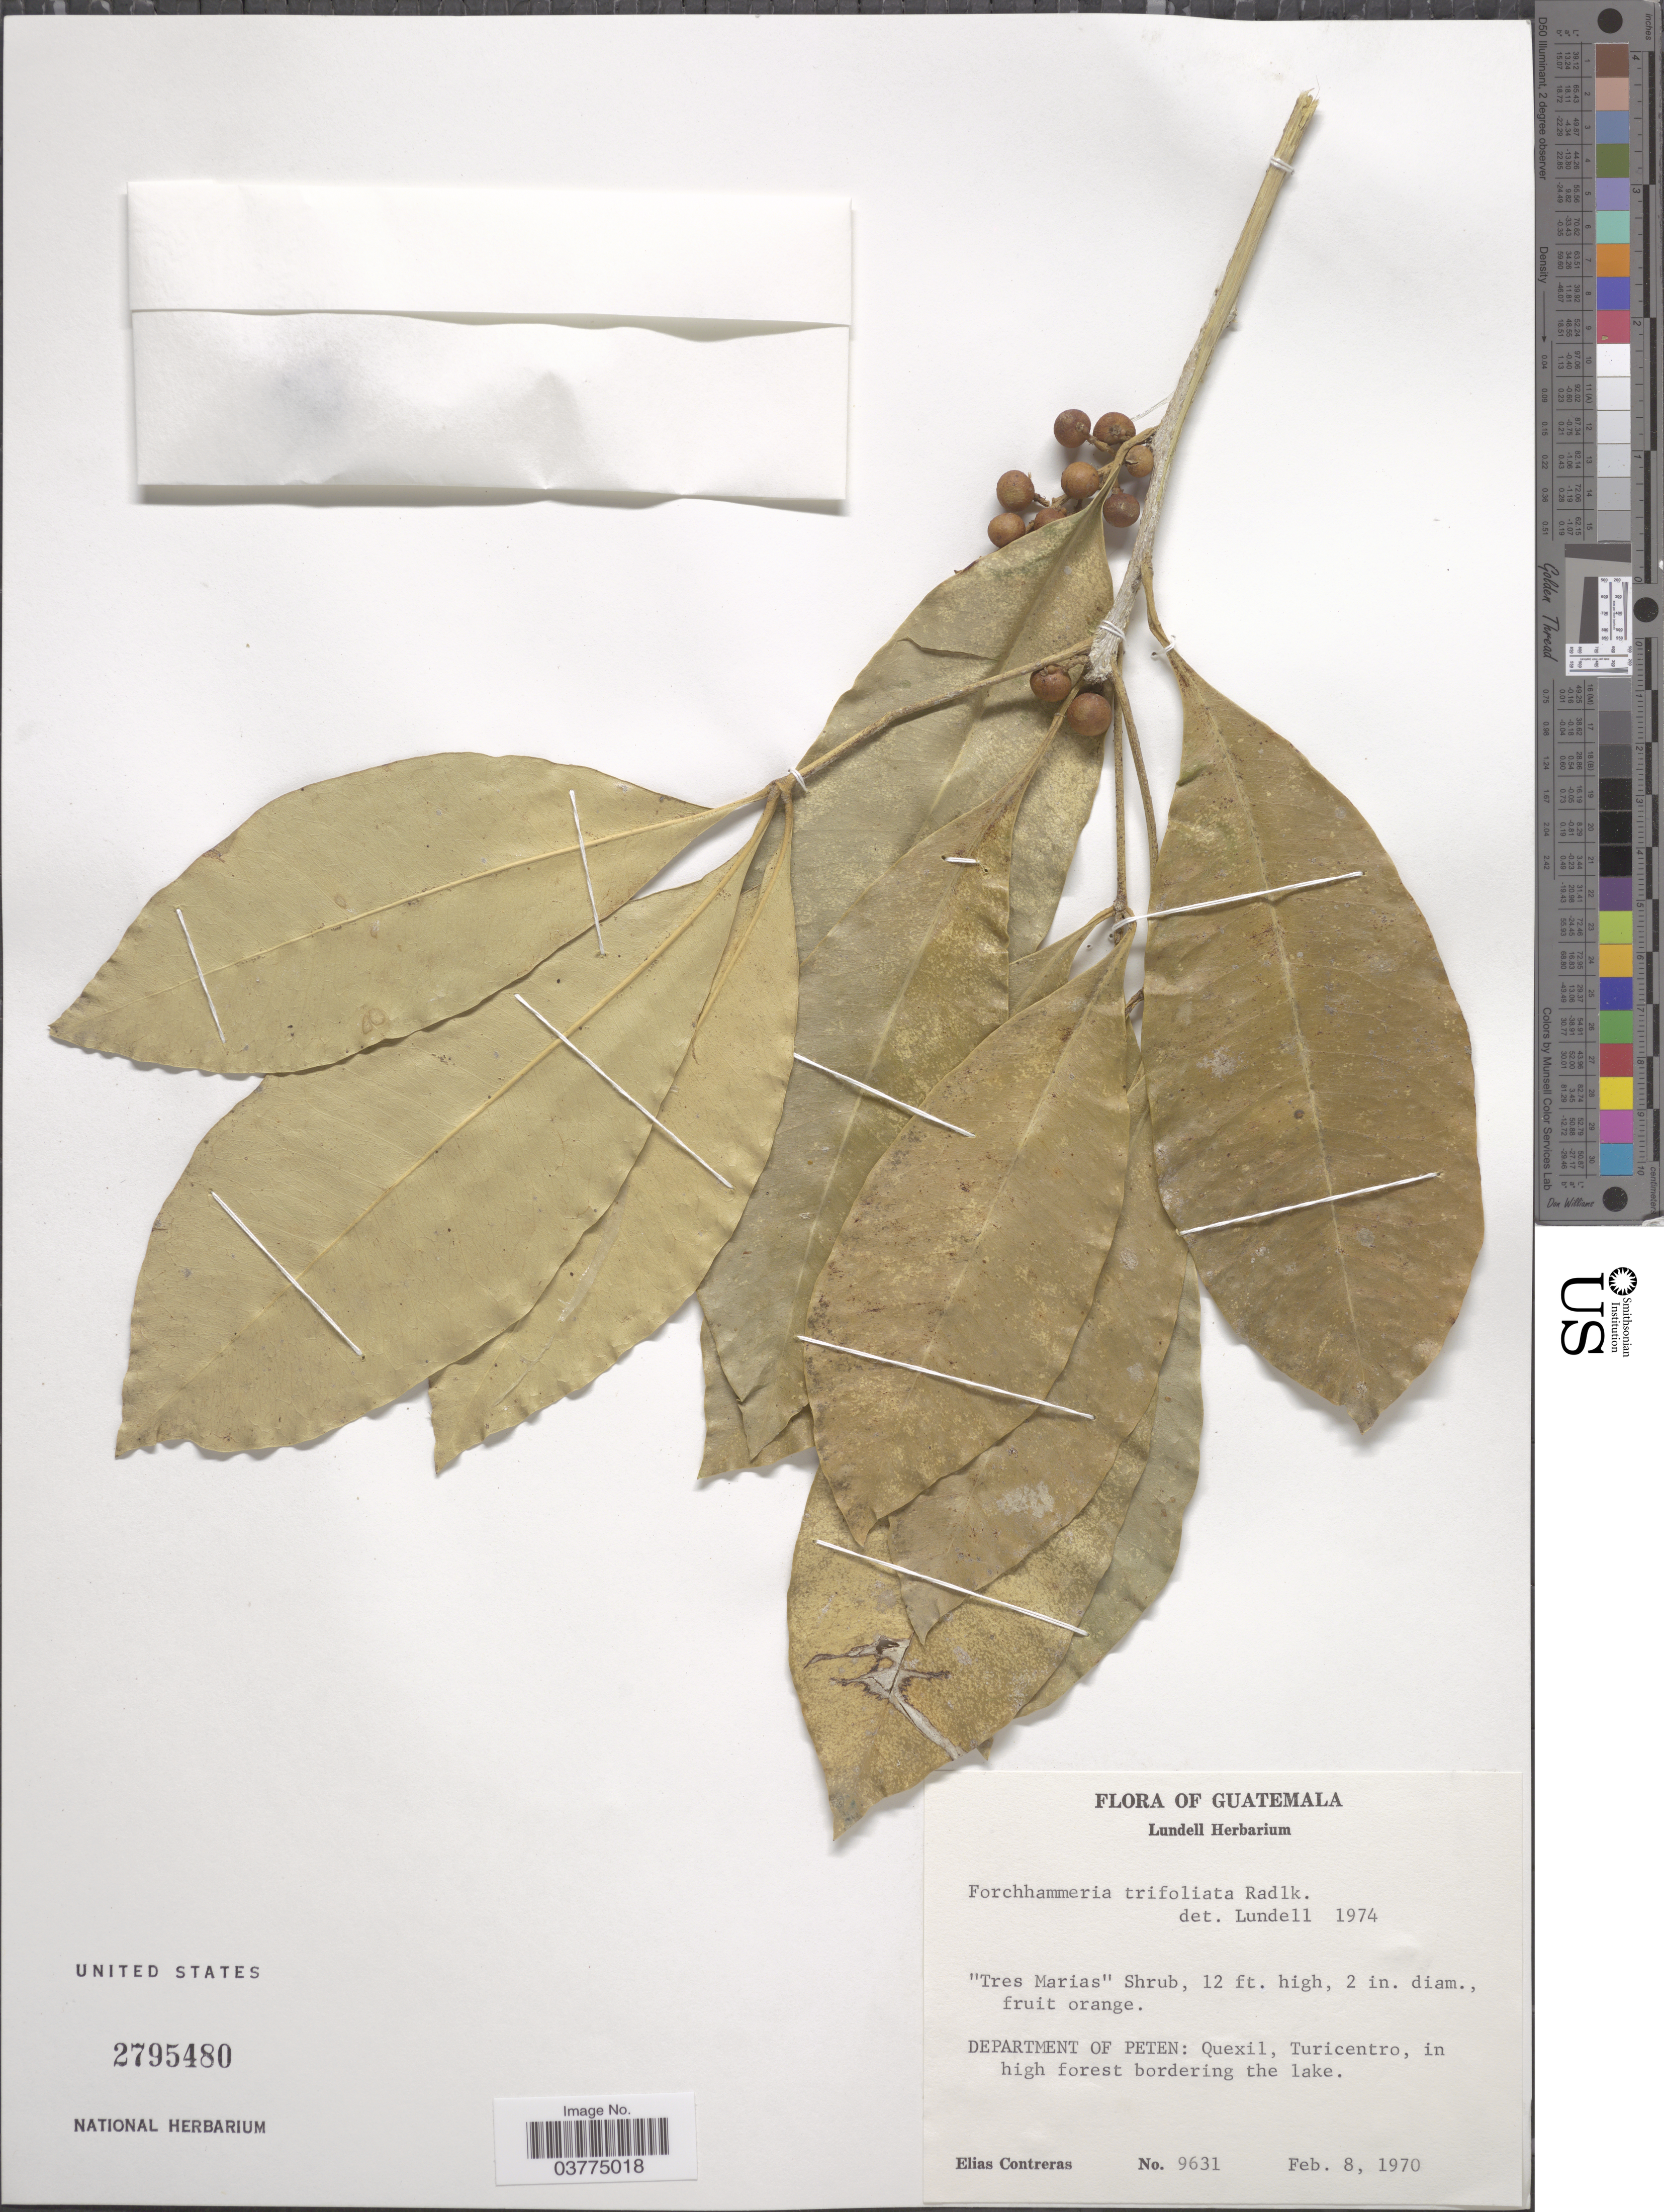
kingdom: Plantae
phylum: Tracheophyta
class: Magnoliopsida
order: Brassicales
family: Stixaceae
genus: Forchhammeria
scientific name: Forchhammeria trifoliata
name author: Radlk.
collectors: E. Contreras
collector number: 9631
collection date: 1970-02-08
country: Guatemala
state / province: El Peten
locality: Department of Peten: Quexil, Turicentro, in high forest borderding the lake.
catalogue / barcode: US 2795480